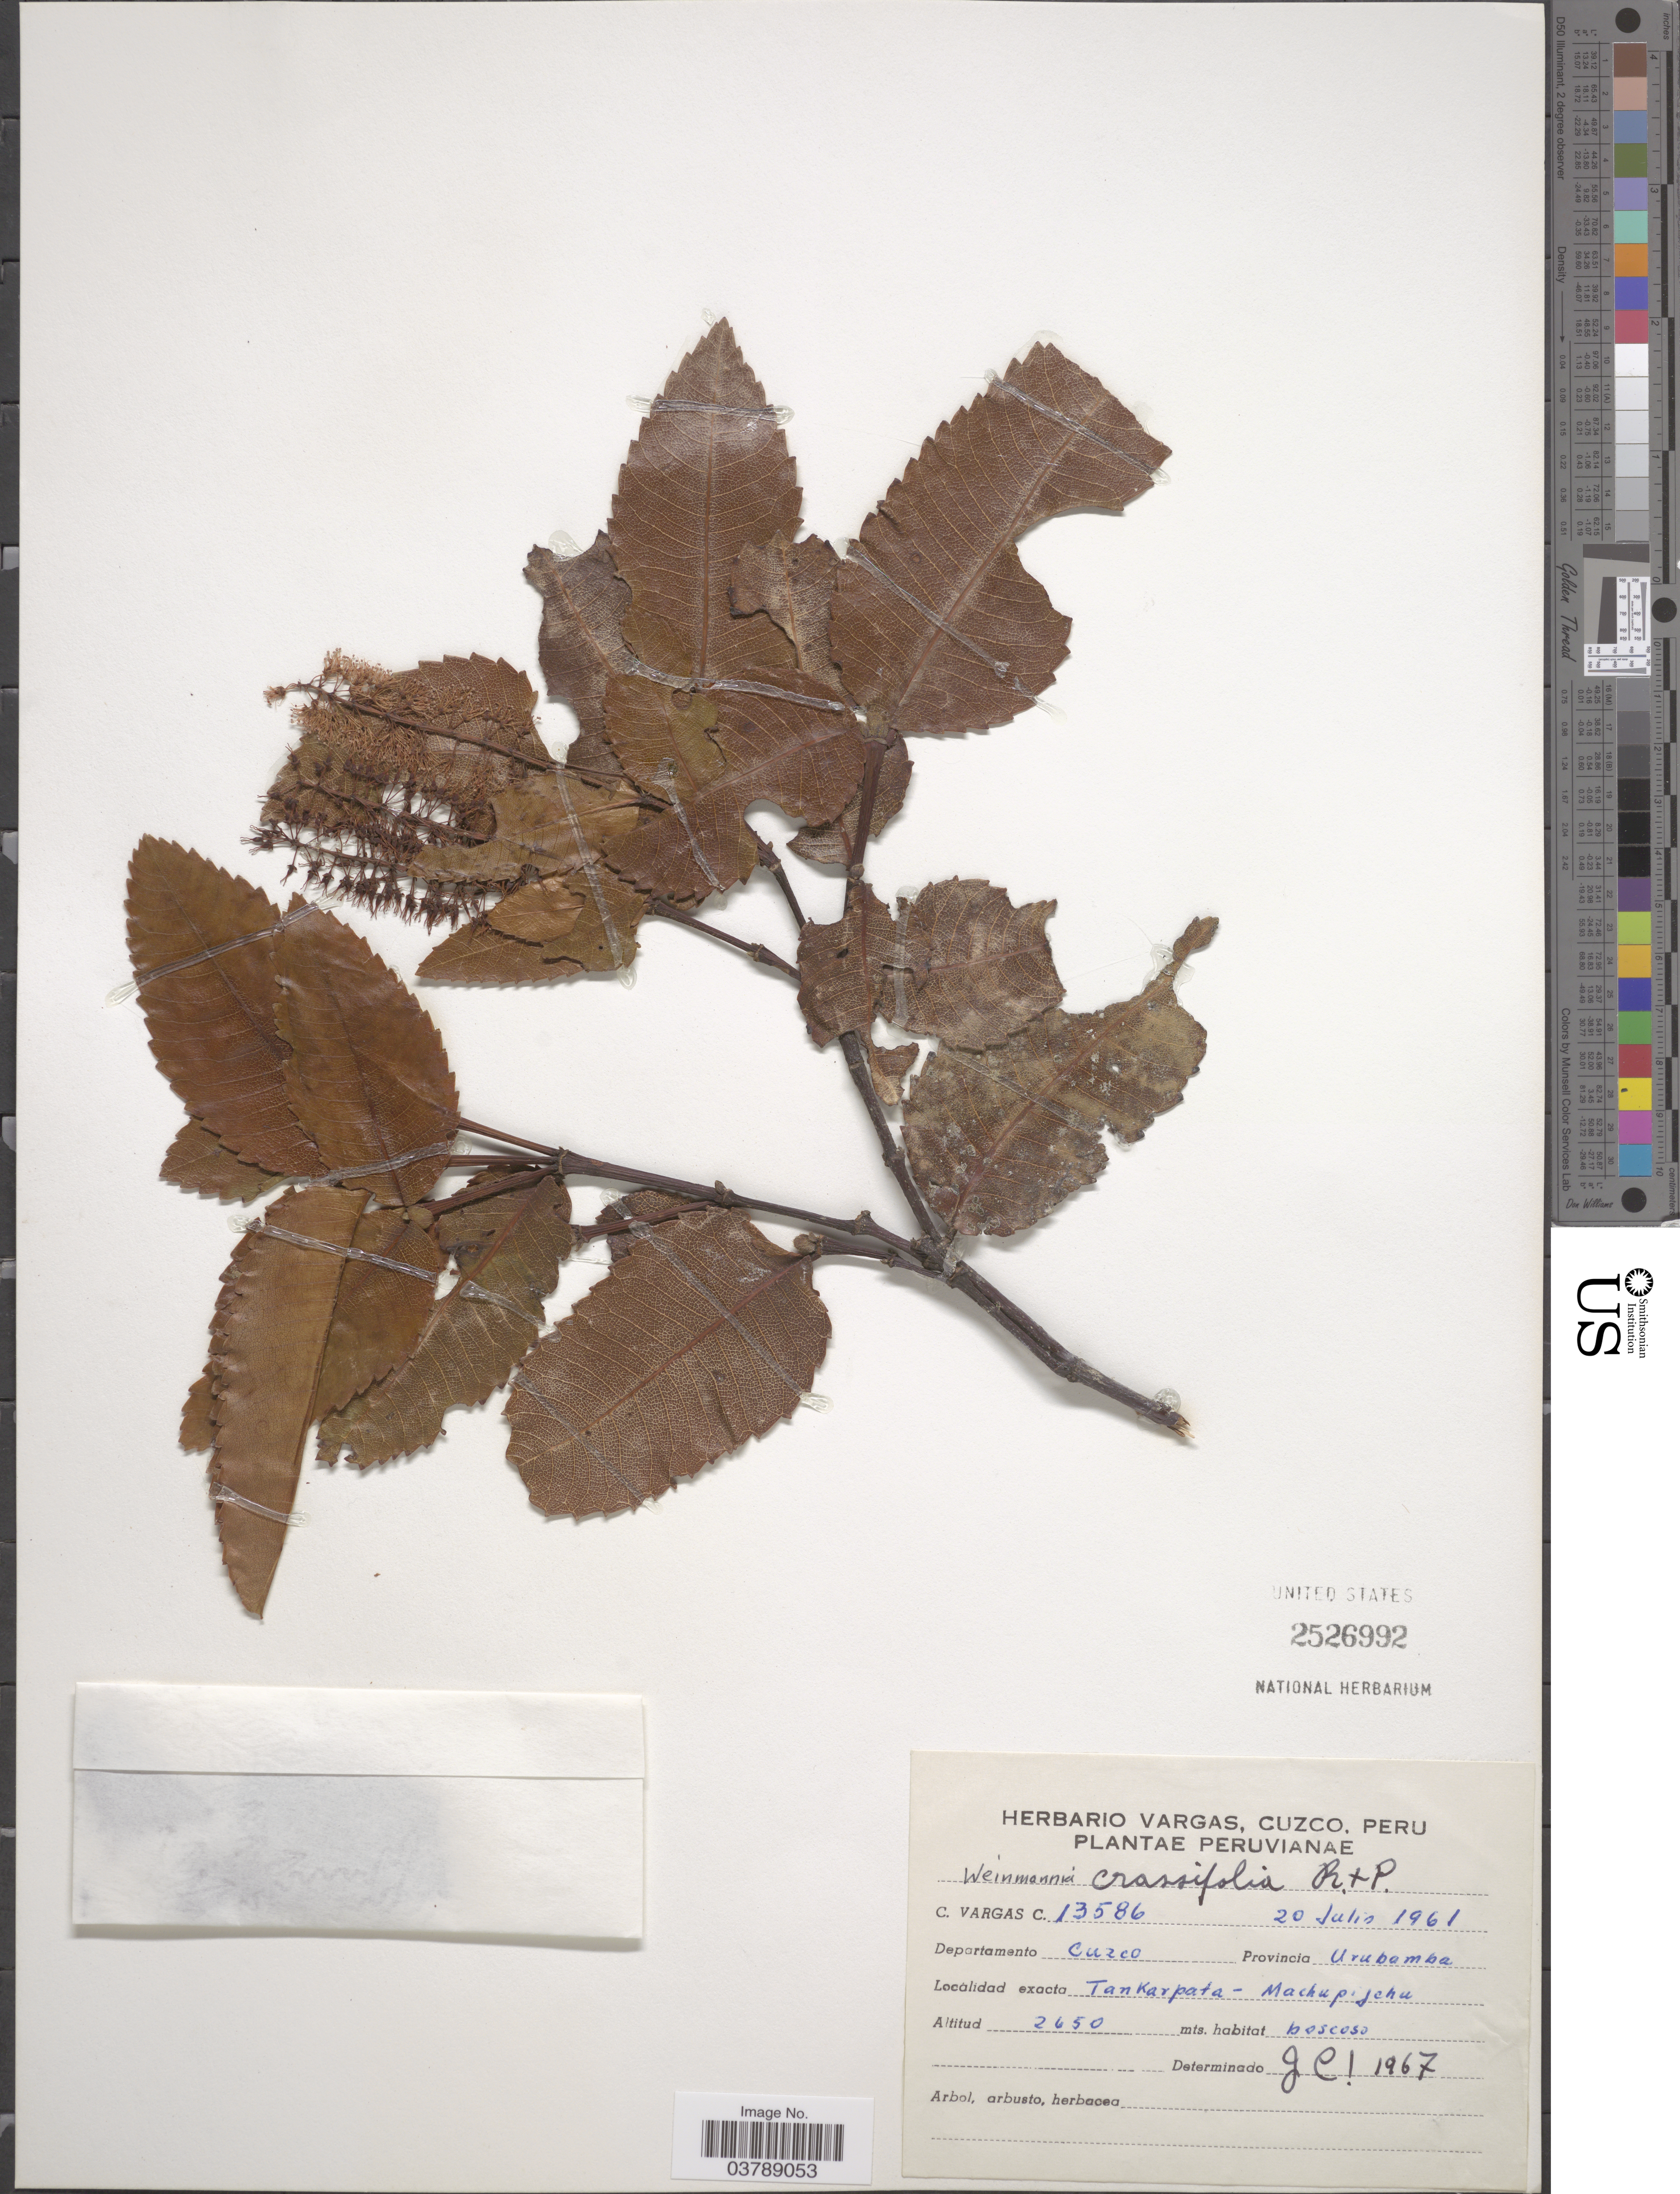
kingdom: Plantae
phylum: Tracheophyta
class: Magnoliopsida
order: Oxalidales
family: Cunoniaceae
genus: Weinmannia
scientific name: Weinmannia crassifolia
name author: Ruiz & Pav.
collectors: C. Vargas Calderón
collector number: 13586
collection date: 1961-07-20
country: Peru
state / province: Cusco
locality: Departamento Cuzco, Provincia Urubamba. Tankarpata- Machupijchu.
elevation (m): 2650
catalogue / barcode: US 2526992